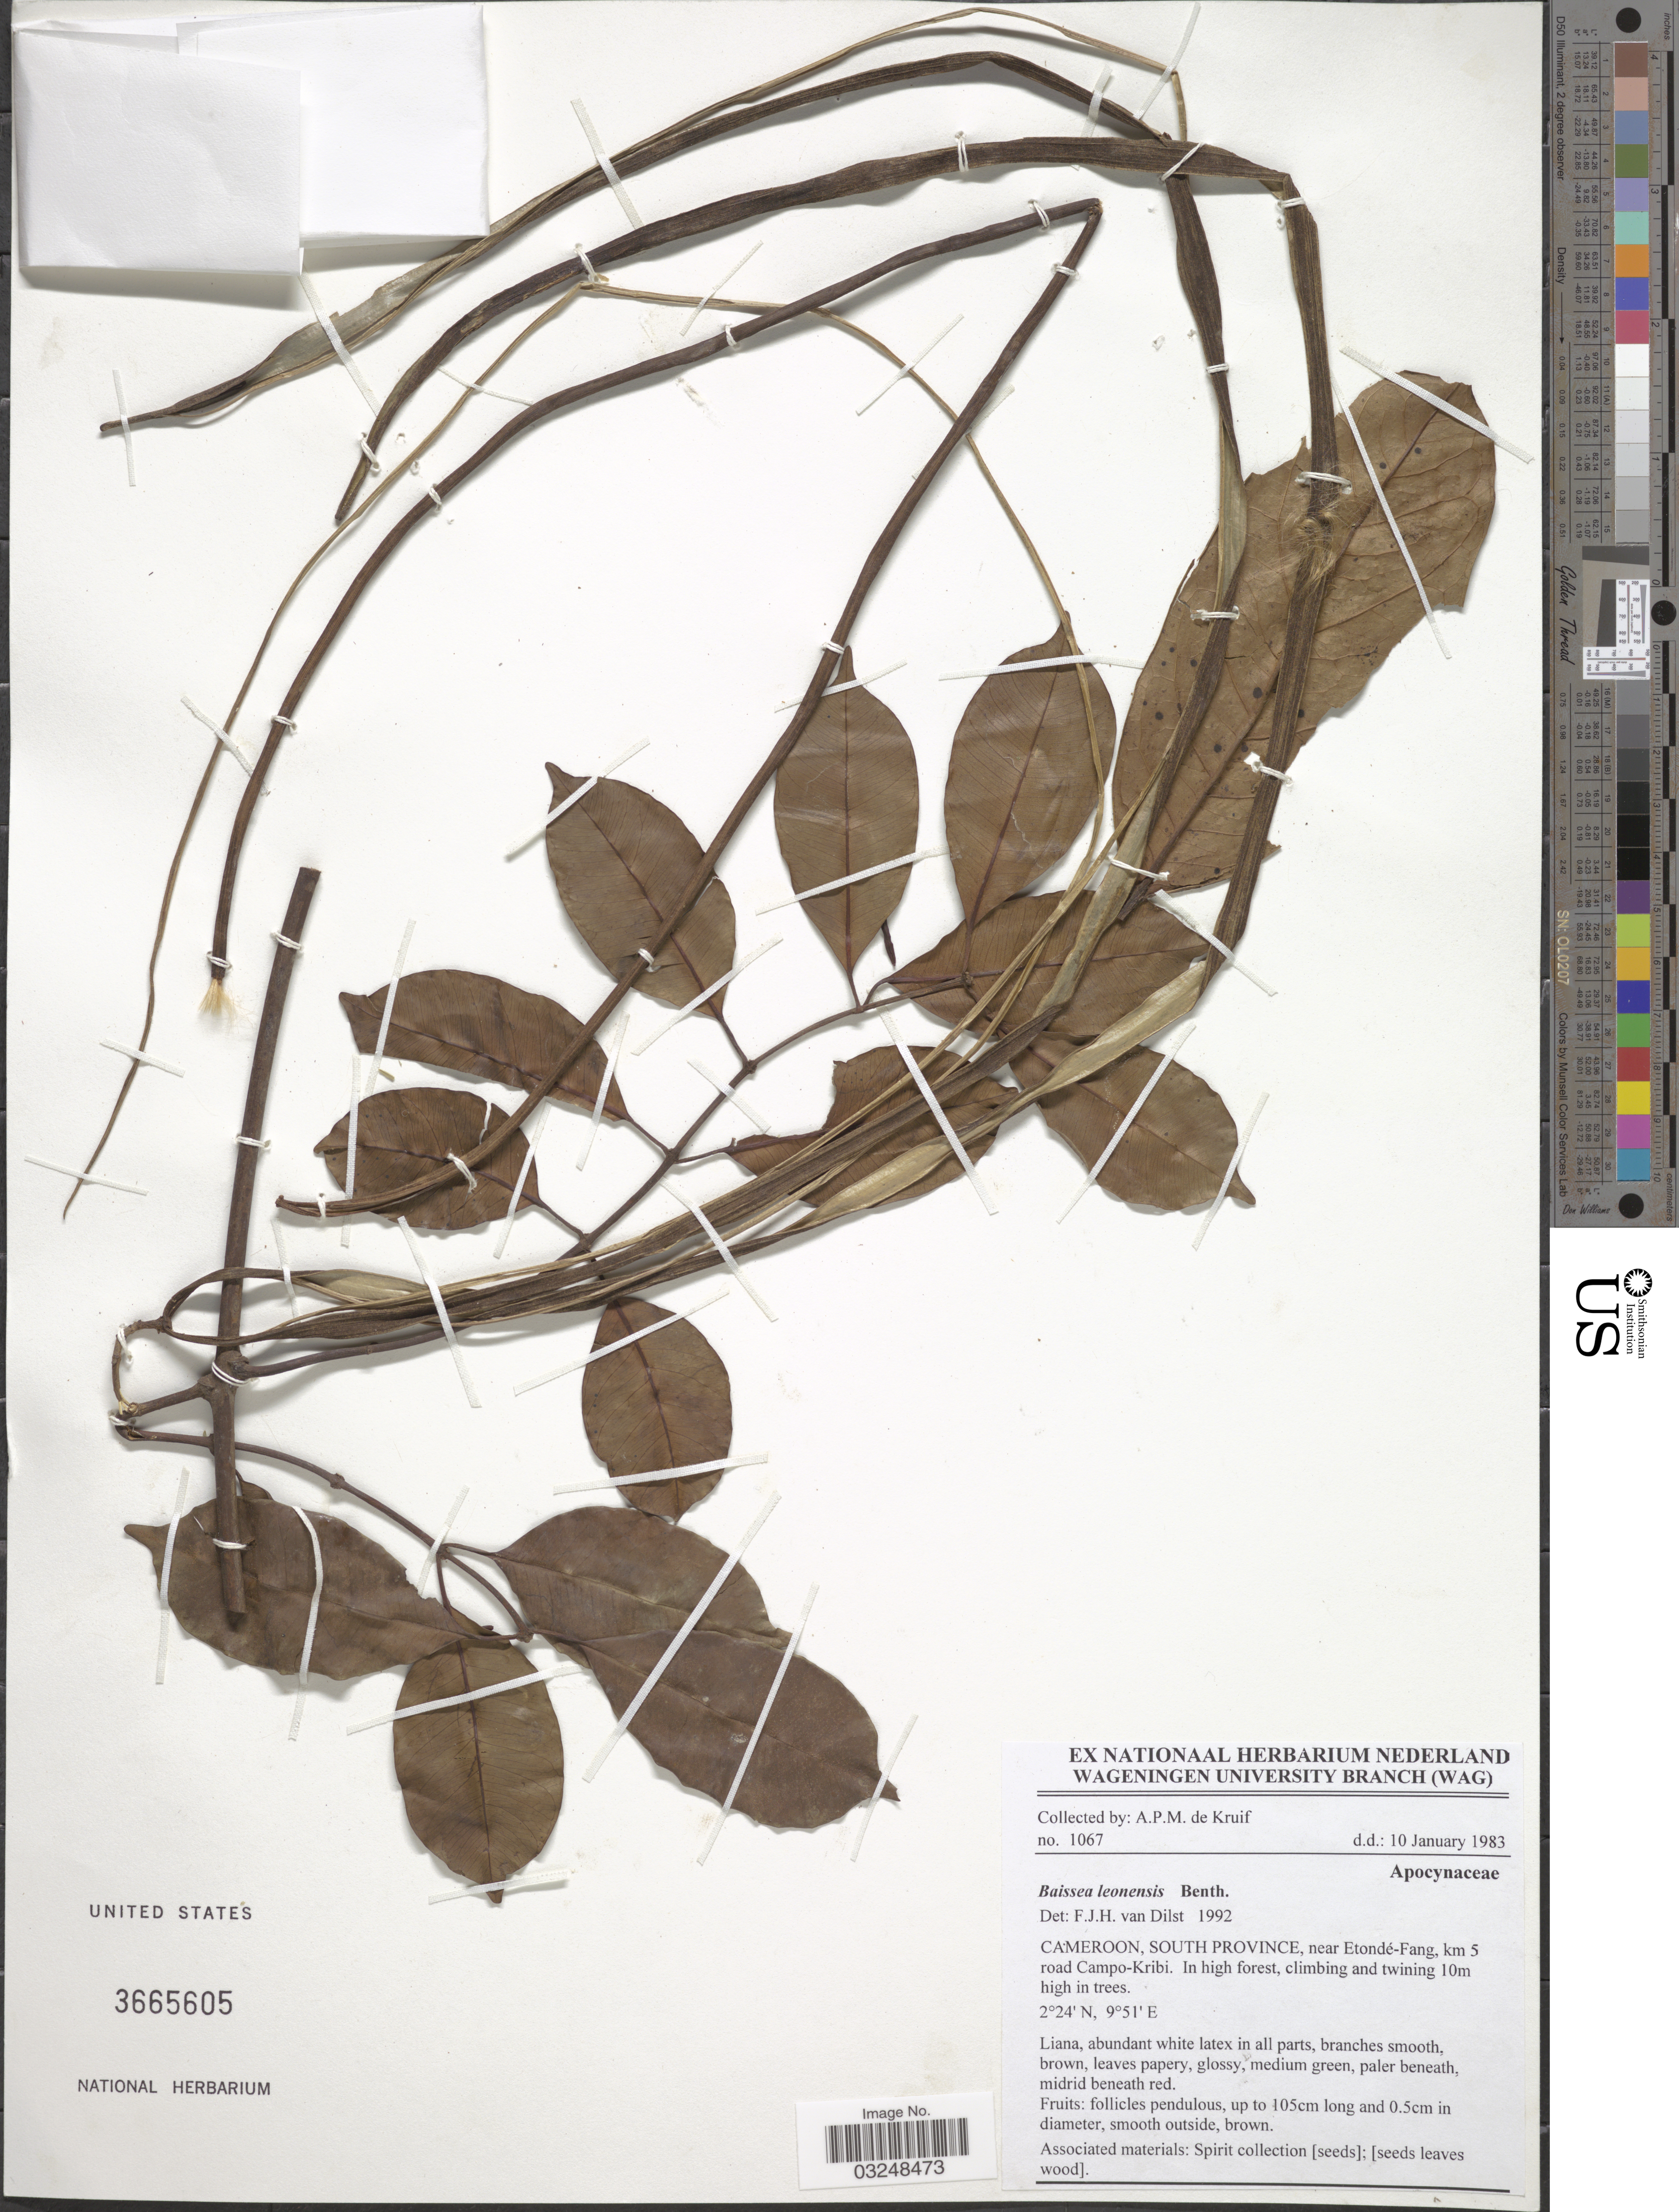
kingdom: Plantae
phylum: Tracheophyta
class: Magnoliopsida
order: Gentianales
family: Apocynaceae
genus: Baissea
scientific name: Baissea leonensis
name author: Benth.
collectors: A. P. de Kruif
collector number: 1067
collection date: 1983-01-10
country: Cameroon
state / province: Sud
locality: South Province, near Etondé-Fang, km 5 road Campo-Kribi.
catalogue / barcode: US 3665605